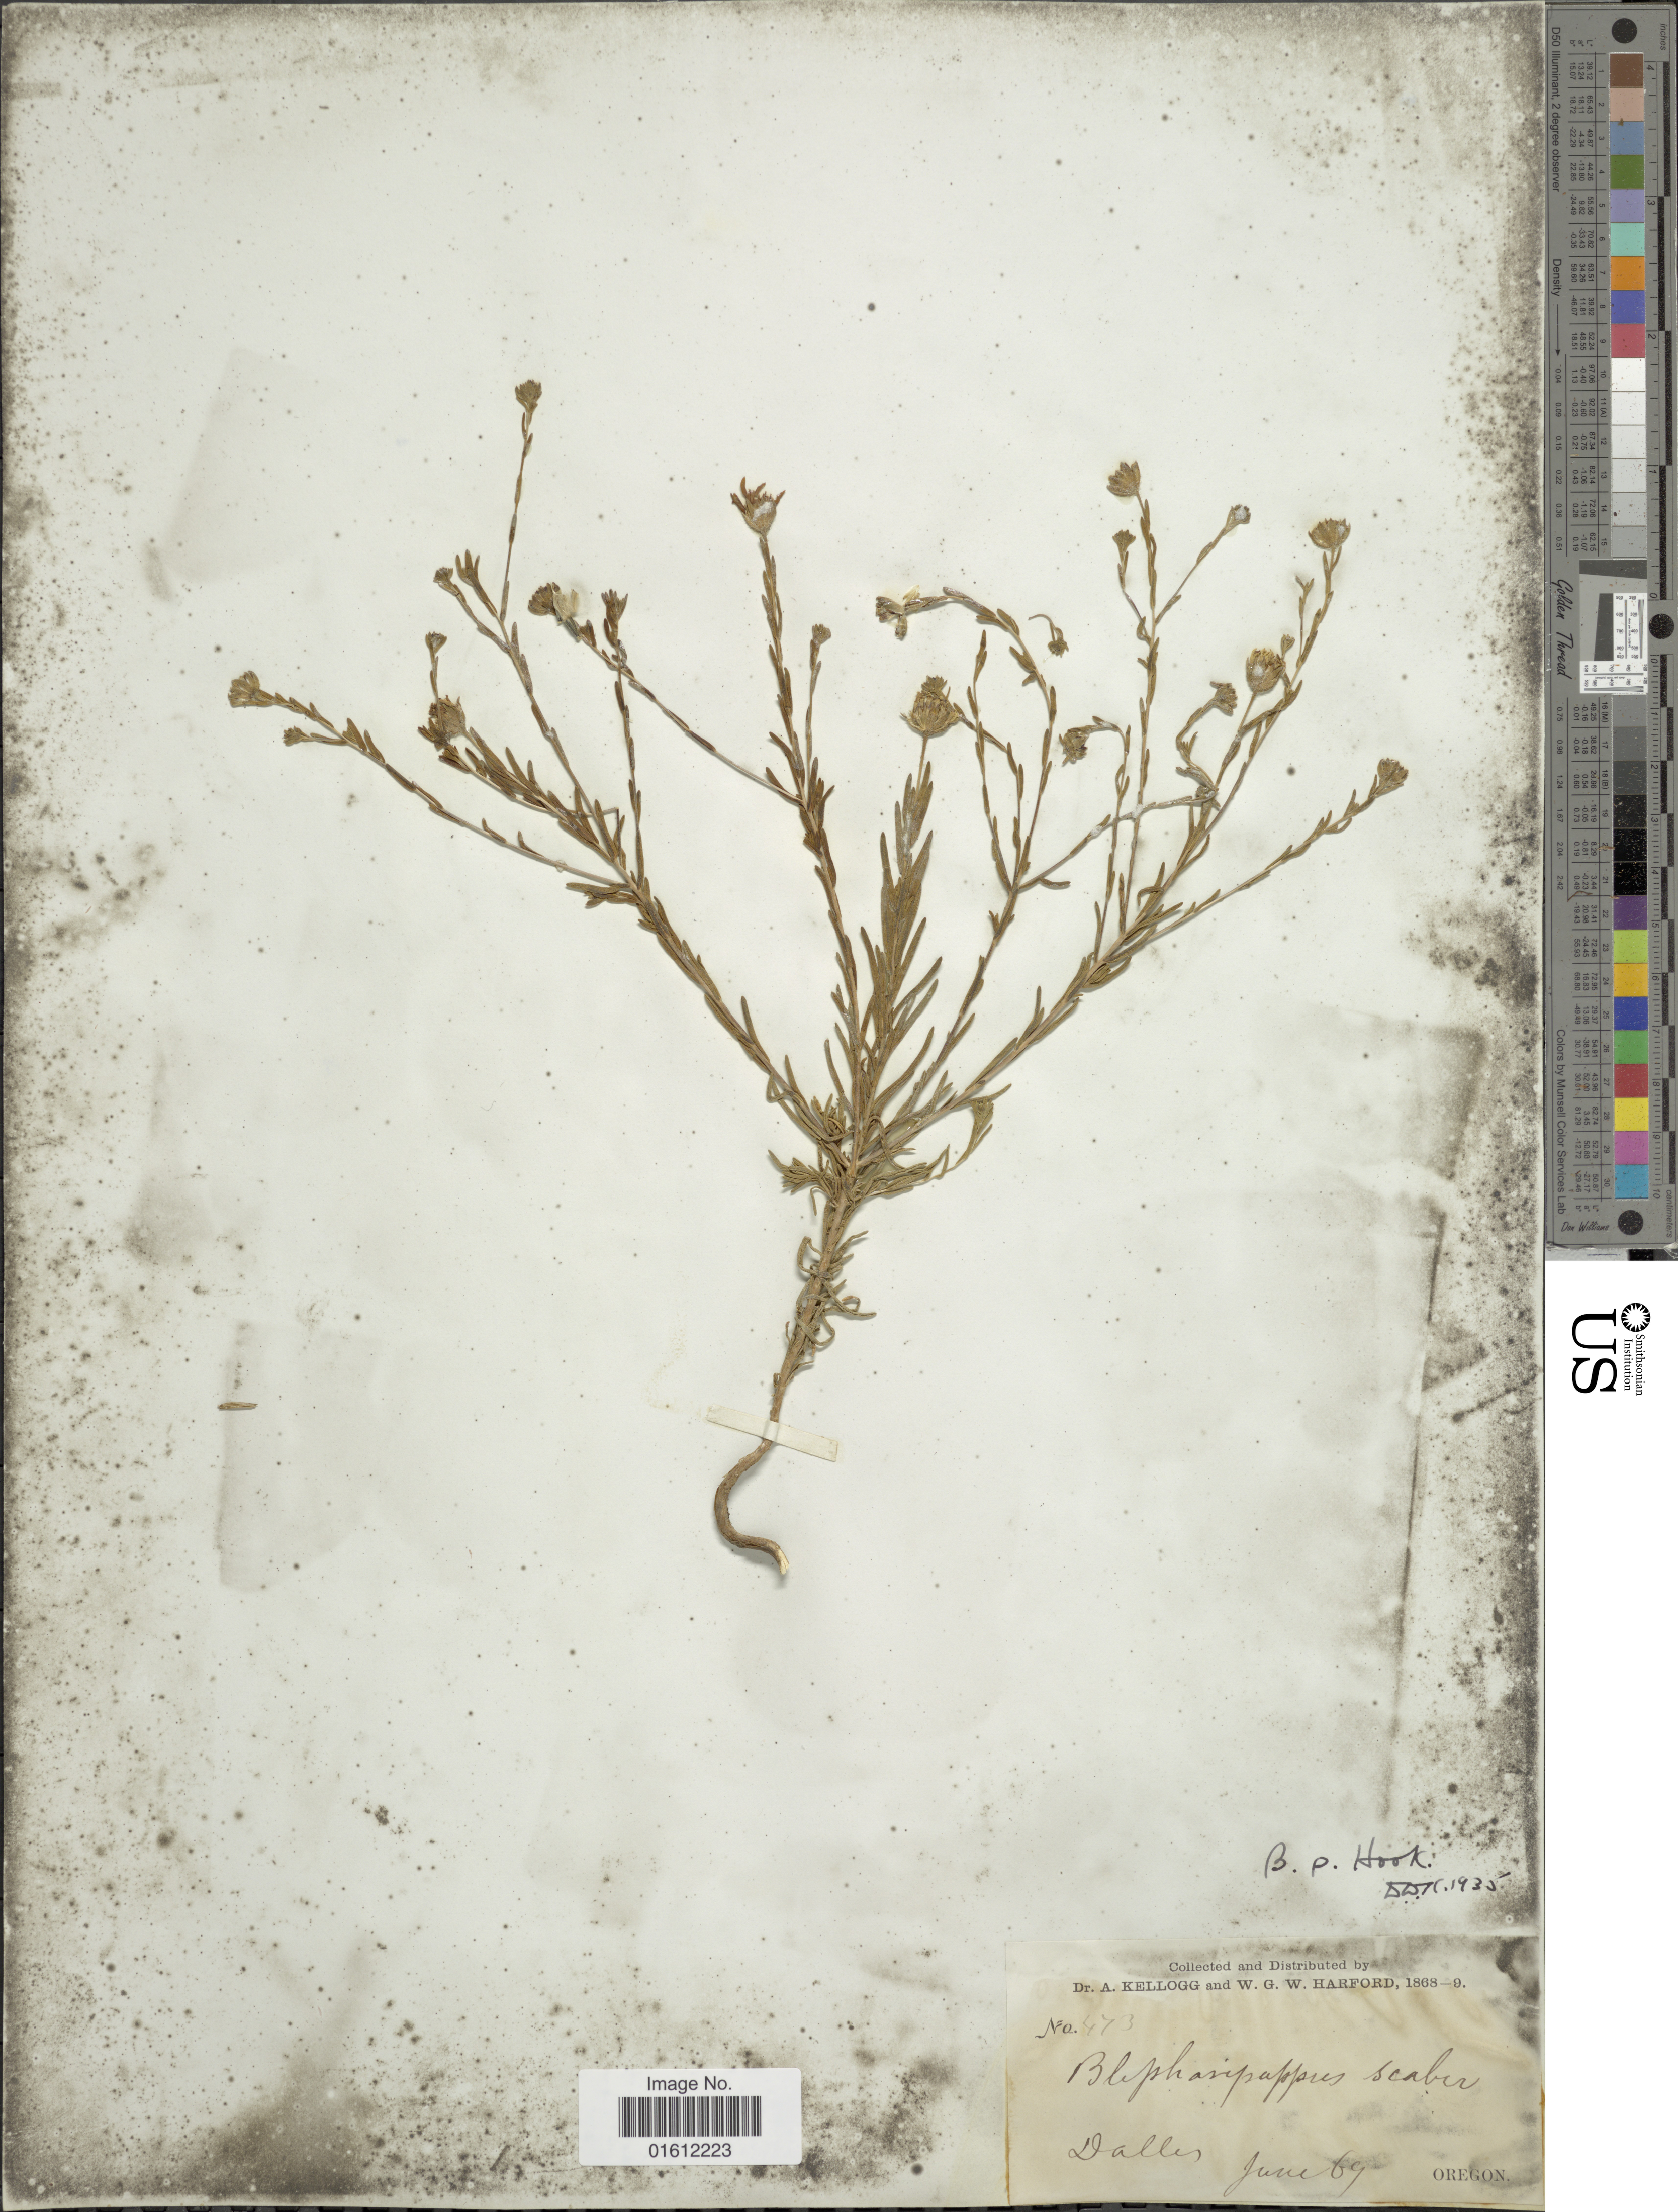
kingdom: Plantae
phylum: Tracheophyta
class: Magnoliopsida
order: Asterales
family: Asteraceae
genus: Blepharipappus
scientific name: Blepharipappus scaber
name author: Hook.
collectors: A. Kellogg & W. G. W. Harford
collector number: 473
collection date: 1869-06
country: United States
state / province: Oregon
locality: Dalles